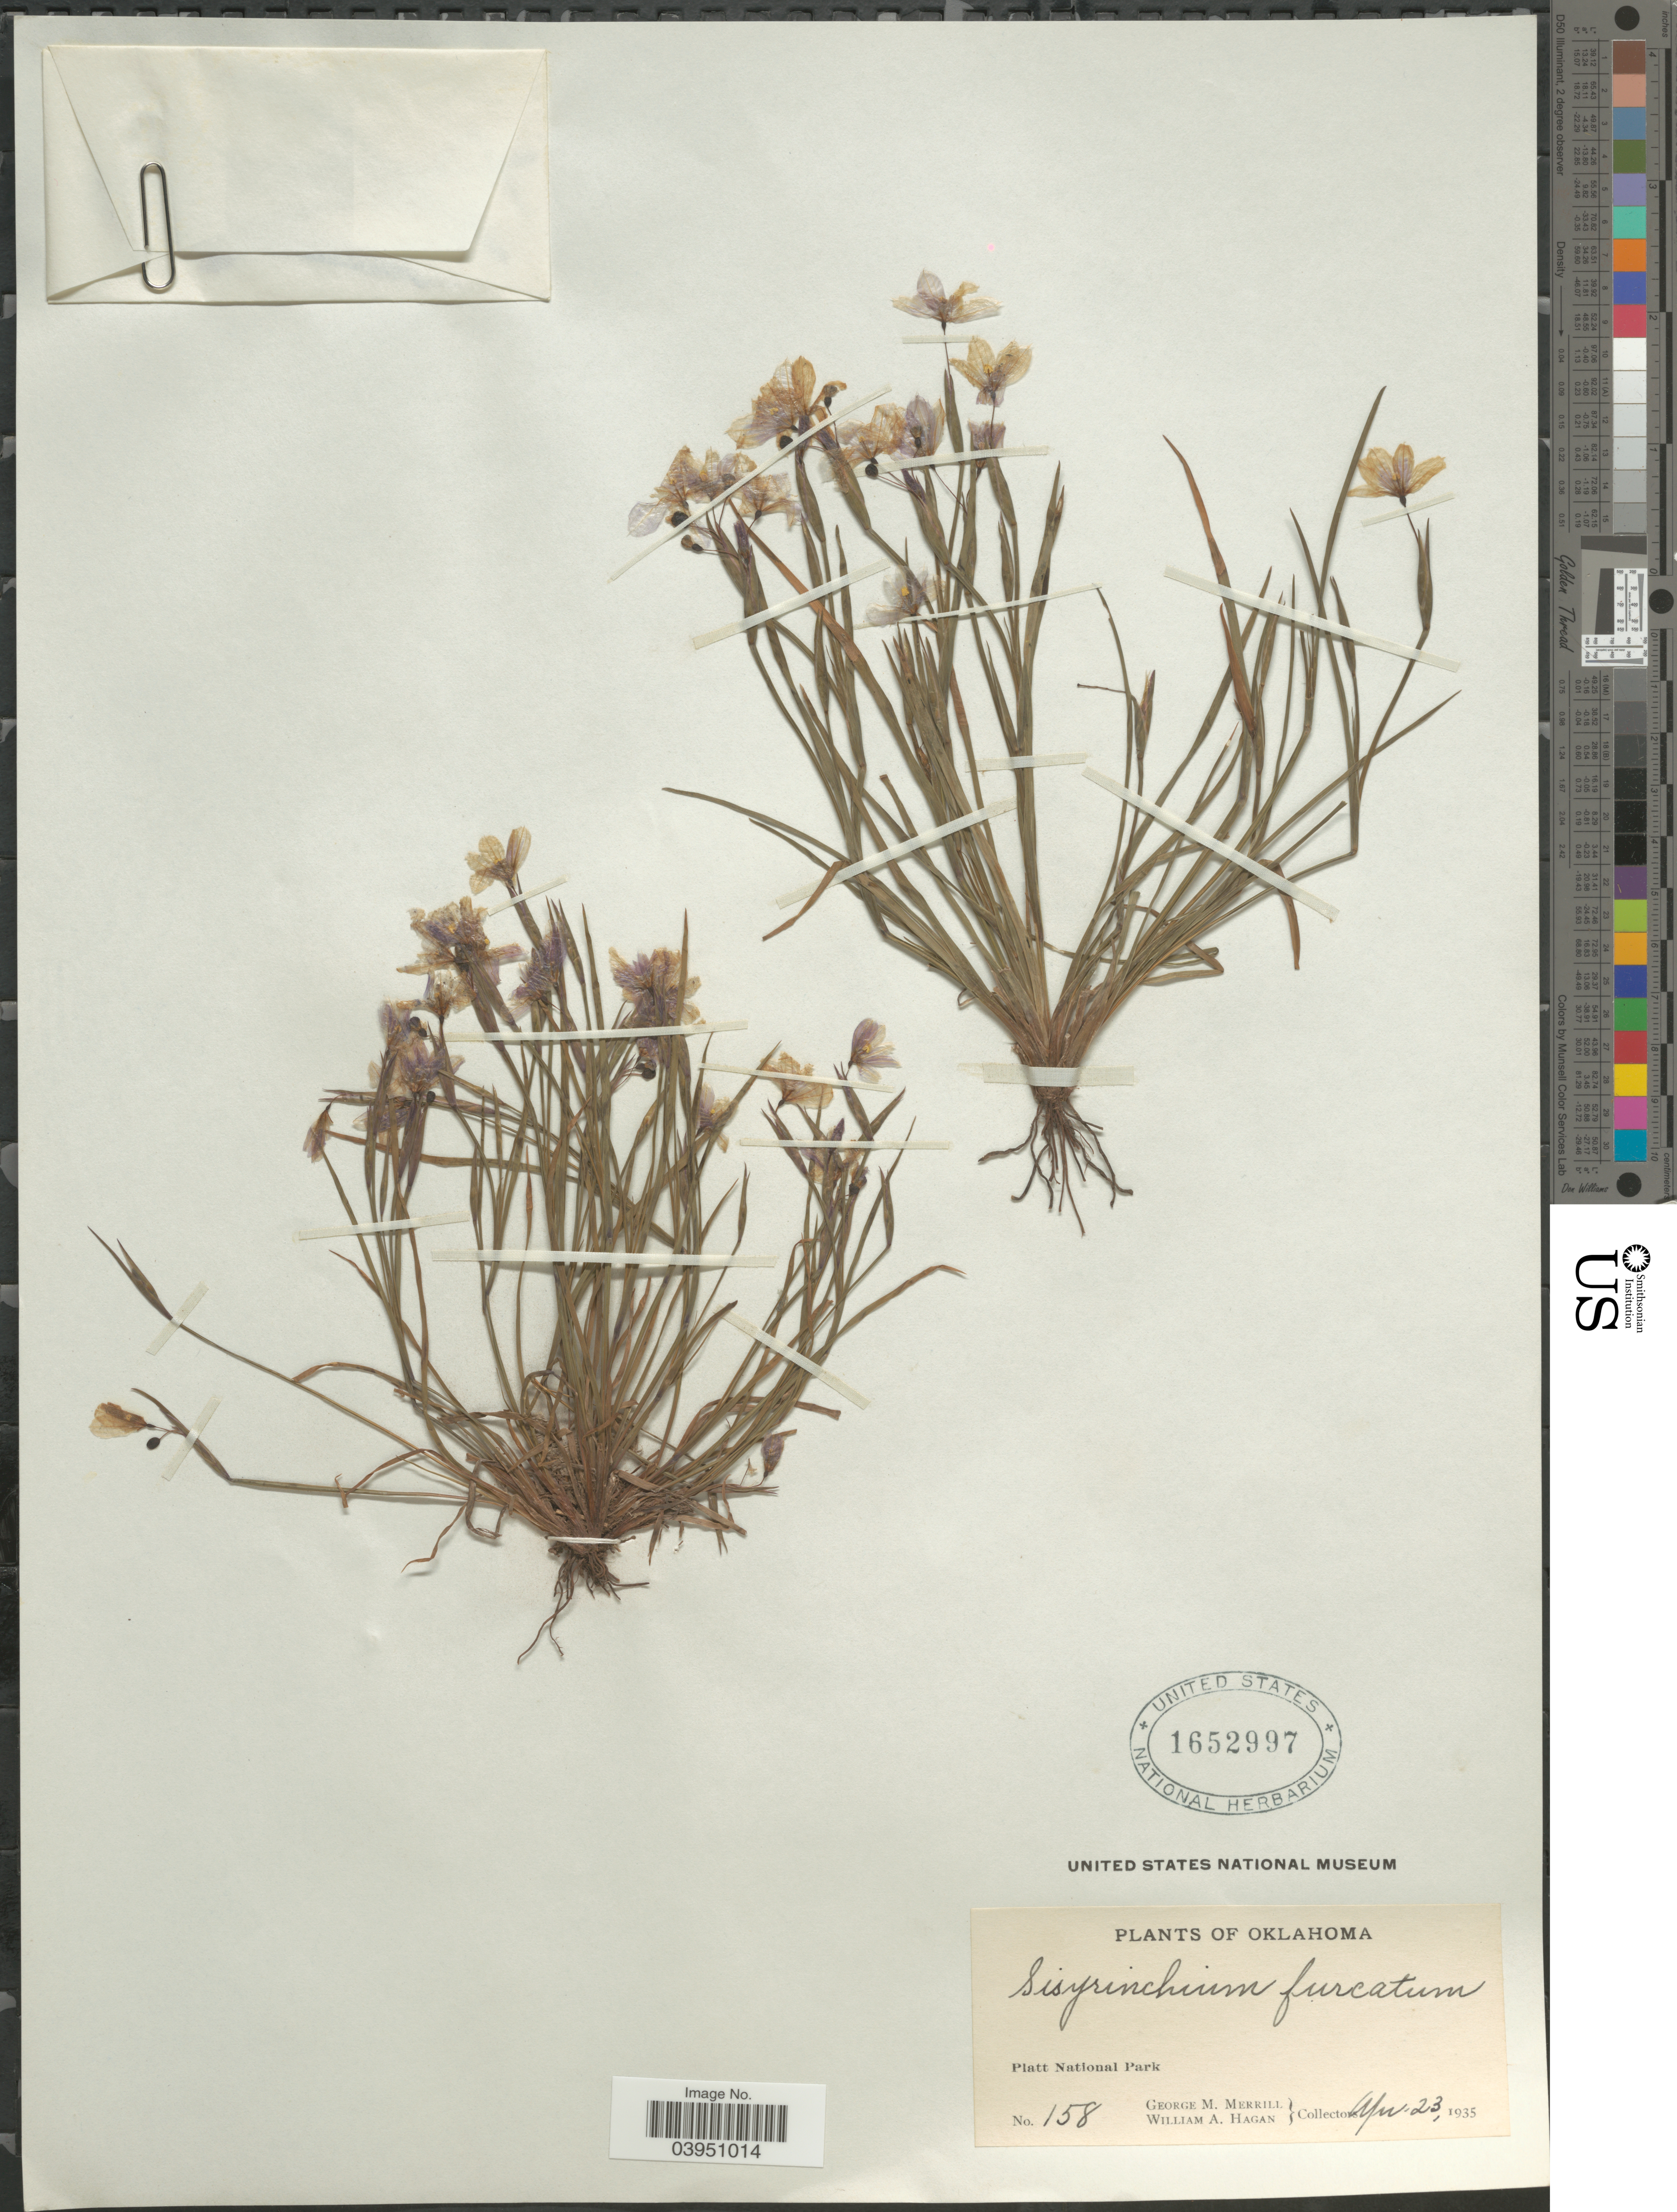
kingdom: Plantae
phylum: Tracheophyta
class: Liliopsida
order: Asparagales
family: Iridaceae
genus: Sisyrinchium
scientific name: Sisyrinchium furcatum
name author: E.P. Bicknell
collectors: G. M. Merrill & W. Hagan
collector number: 158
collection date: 1935-04-23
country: United States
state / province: Oklahoma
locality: Platt National Park.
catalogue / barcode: US 1652997